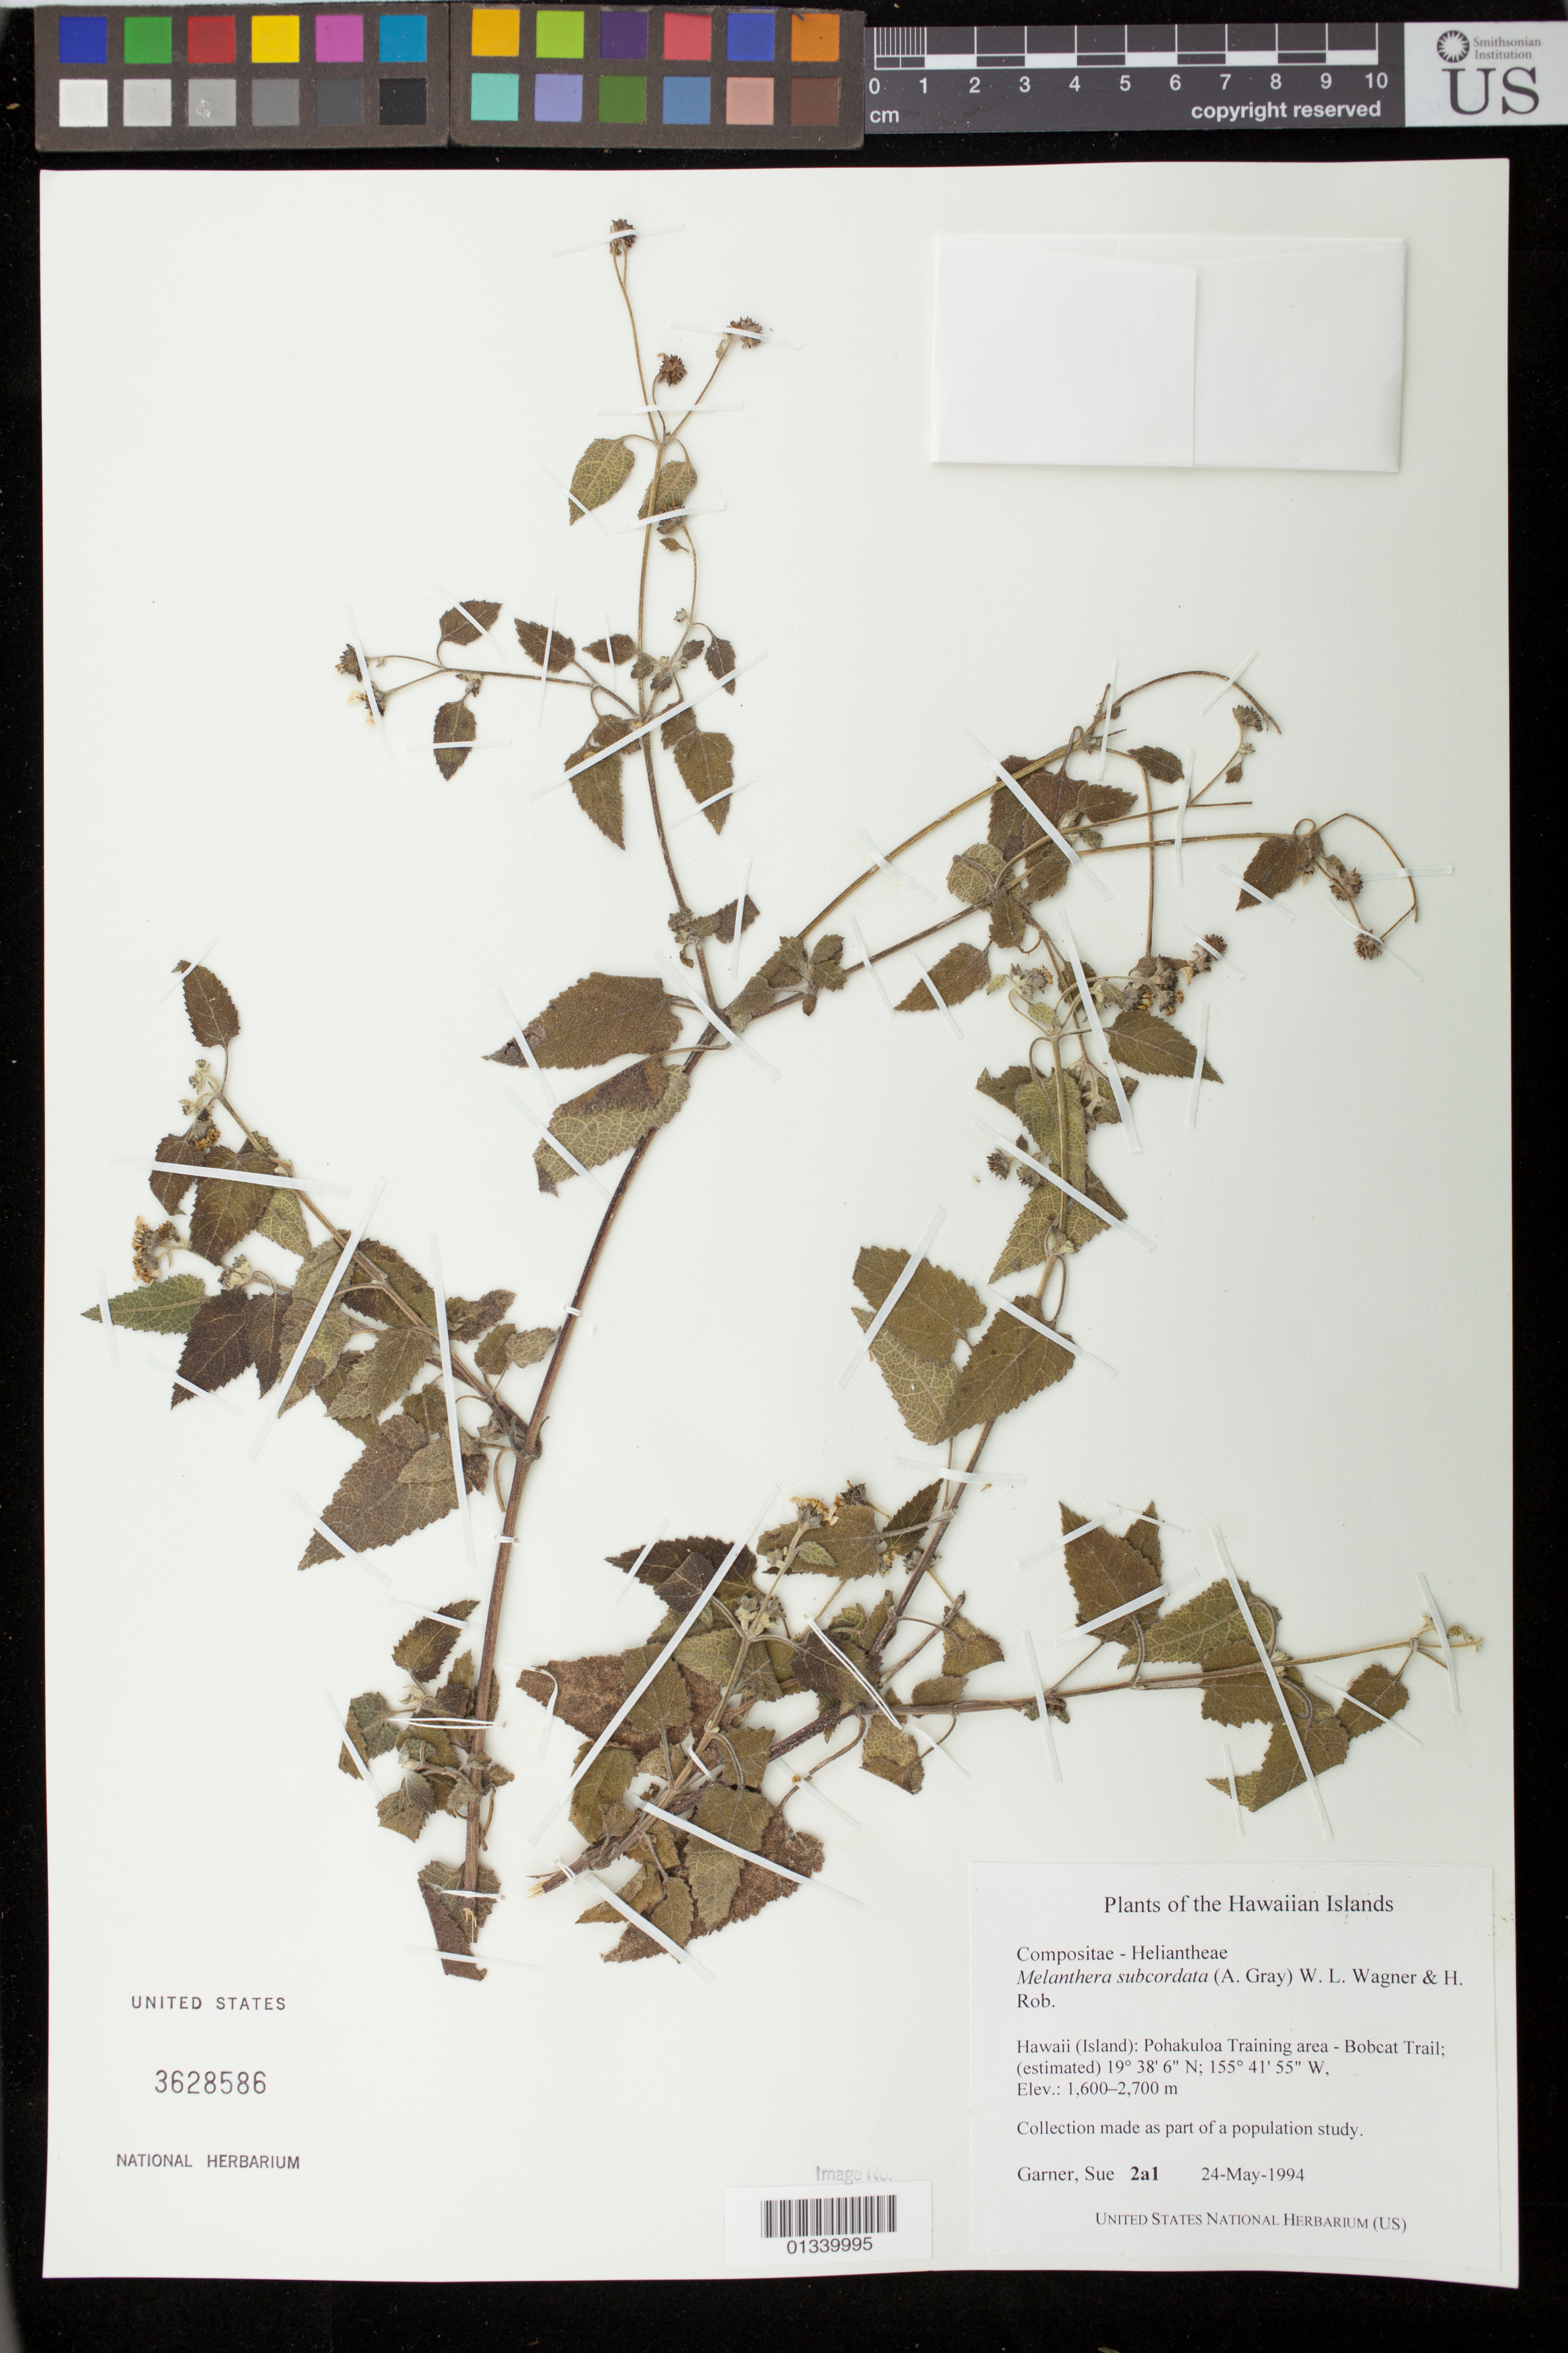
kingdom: Plantae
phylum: Tracheophyta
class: Magnoliopsida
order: Asterales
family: Asteraceae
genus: Wollastonia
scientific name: Wollastonia subcordata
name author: (A. Gray) Orchard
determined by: Wagner, W. L., (BOT), Smithsonian Institution - National Museum of Natural History (UNITED STATES)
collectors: S. Garner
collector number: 2a1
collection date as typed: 24 May 1994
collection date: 1994-05-24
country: United States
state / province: Hawaii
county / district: Hawaii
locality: Pohakuloa Training area - Bobcat Trail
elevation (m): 1600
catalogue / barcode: US 3628586